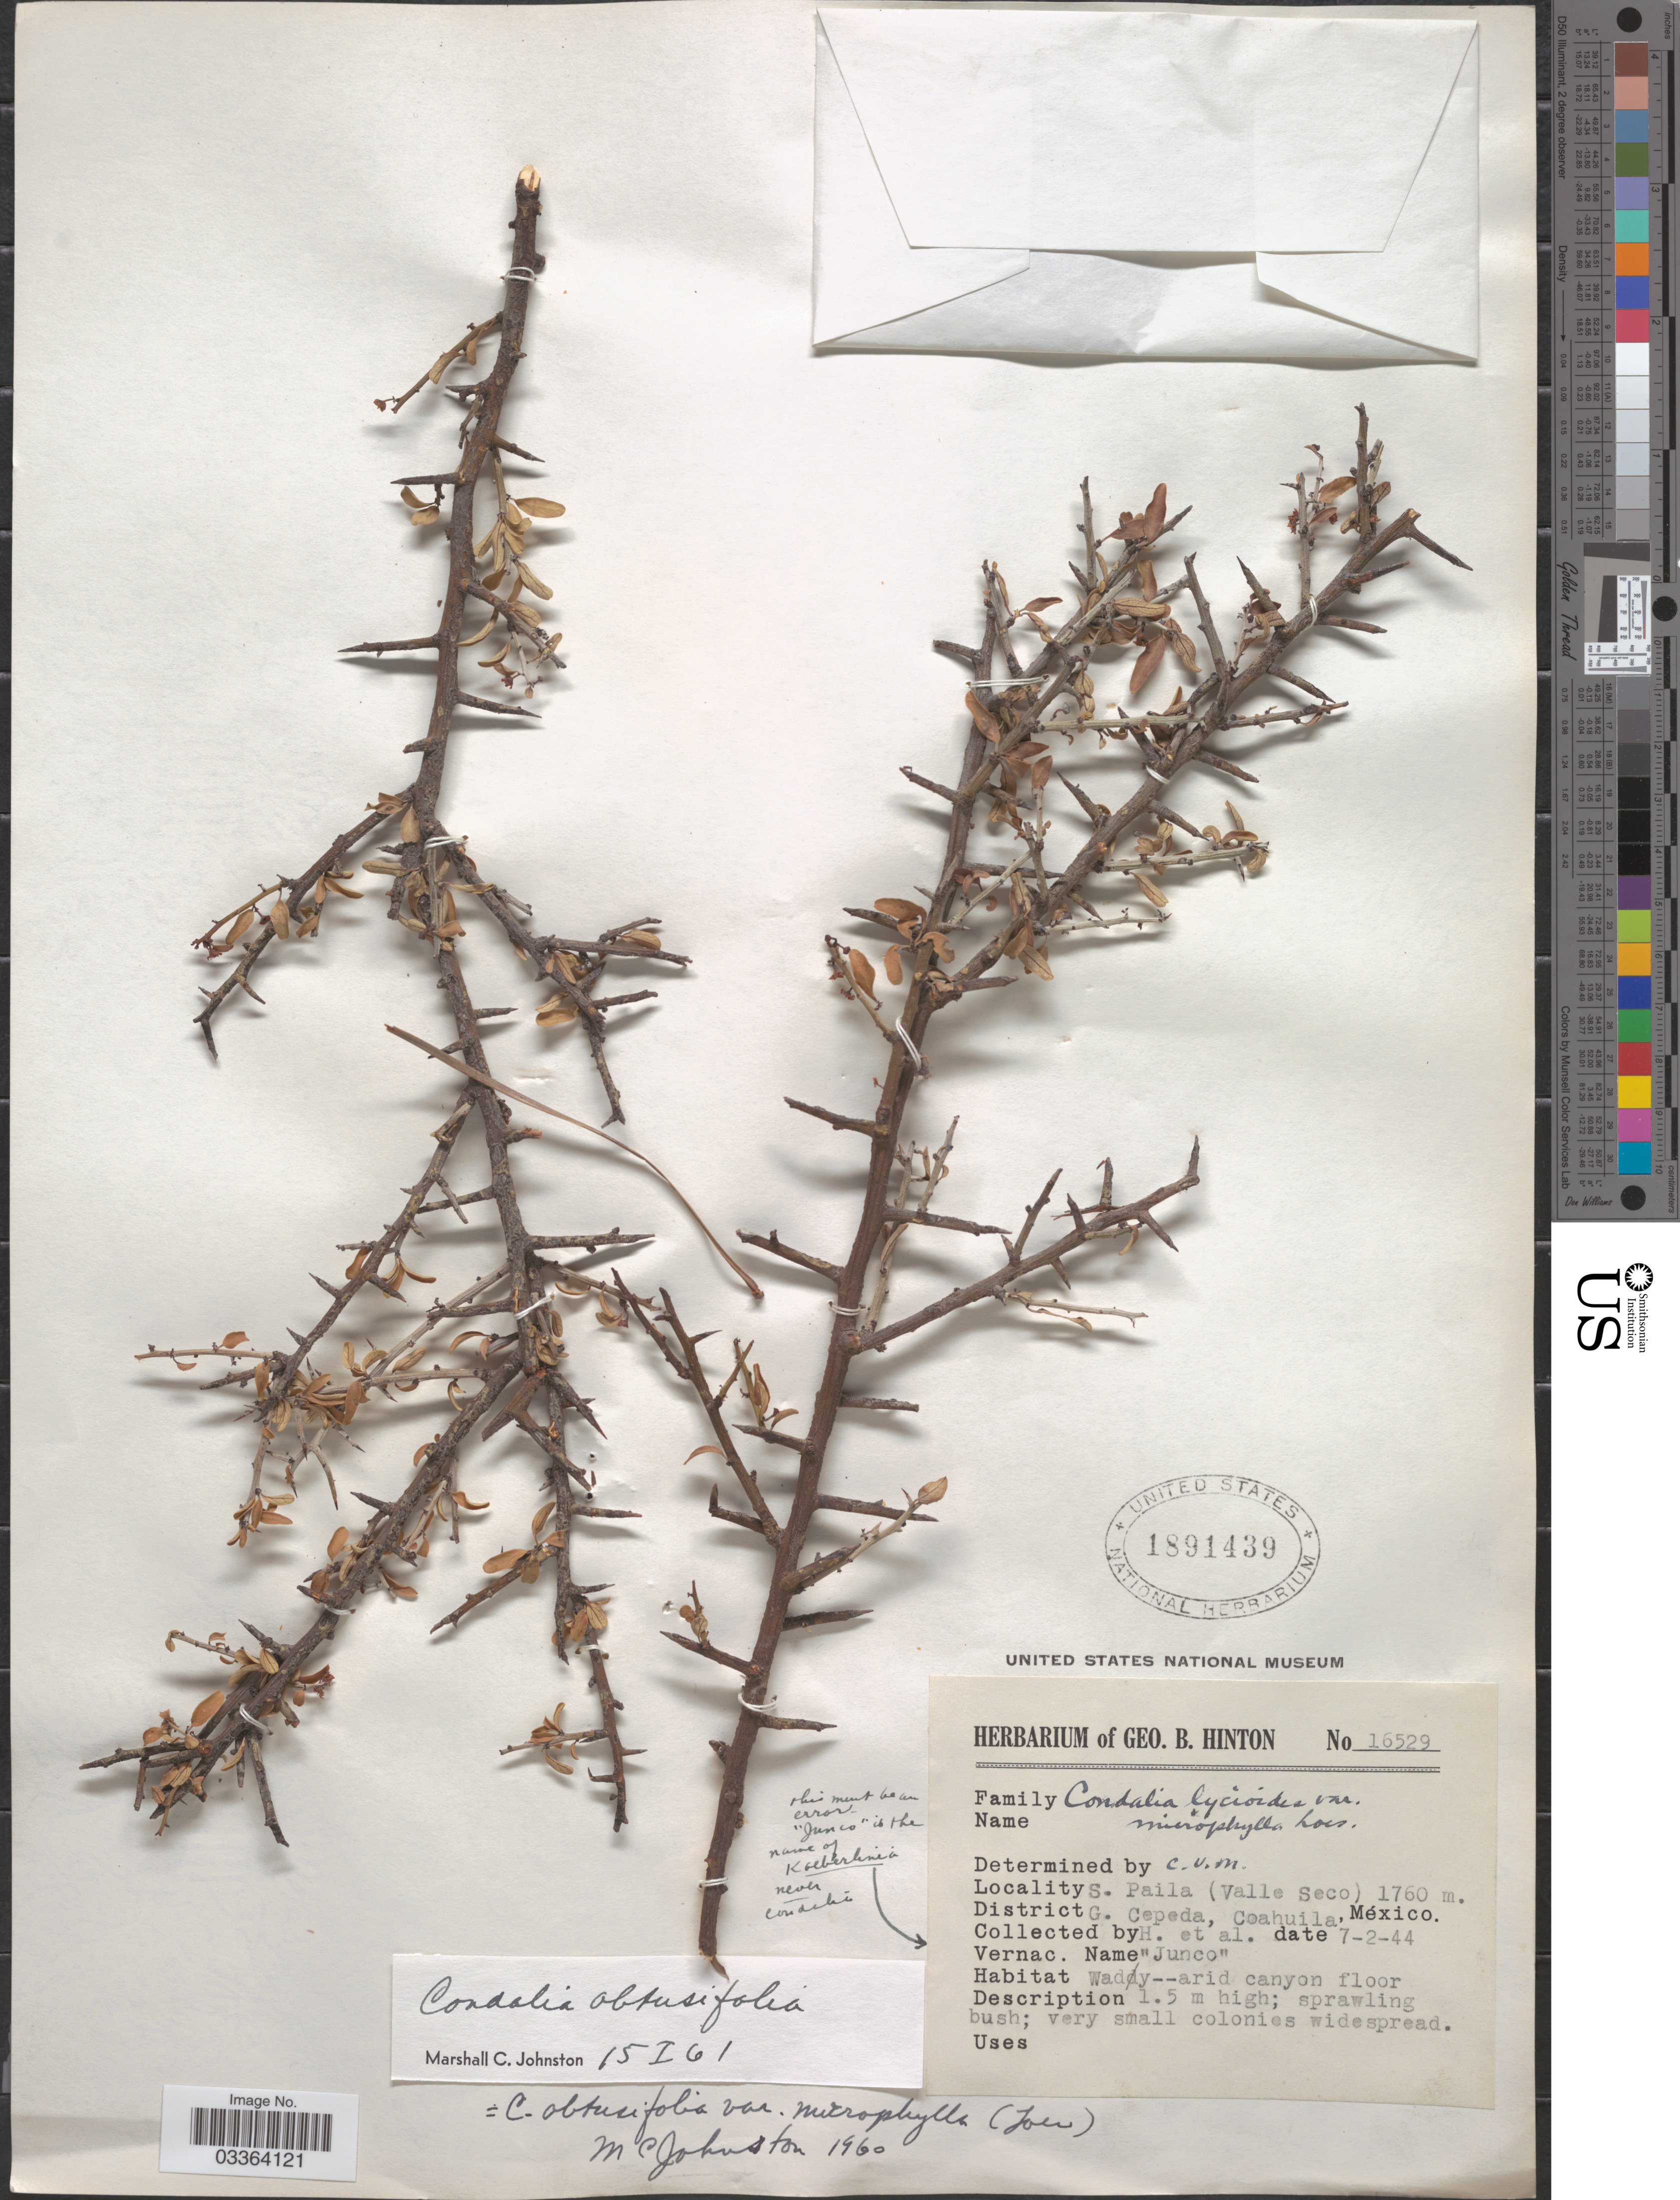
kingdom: Plantae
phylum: Tracheophyta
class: Magnoliopsida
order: Rosales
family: Rhamnaceae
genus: Sarcomphalus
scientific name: Sarcomphalus obtusifolius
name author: (Hook. ex Torr. & A. Gray) Hauenschild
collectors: G. B. Hinton & et al.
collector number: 16529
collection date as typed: Transcribed d/m/y: 7/2/44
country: Mexico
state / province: Coahuila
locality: S. Paila (Valle Seco), District G. Cepeda.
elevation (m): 1760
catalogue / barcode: US 1891439